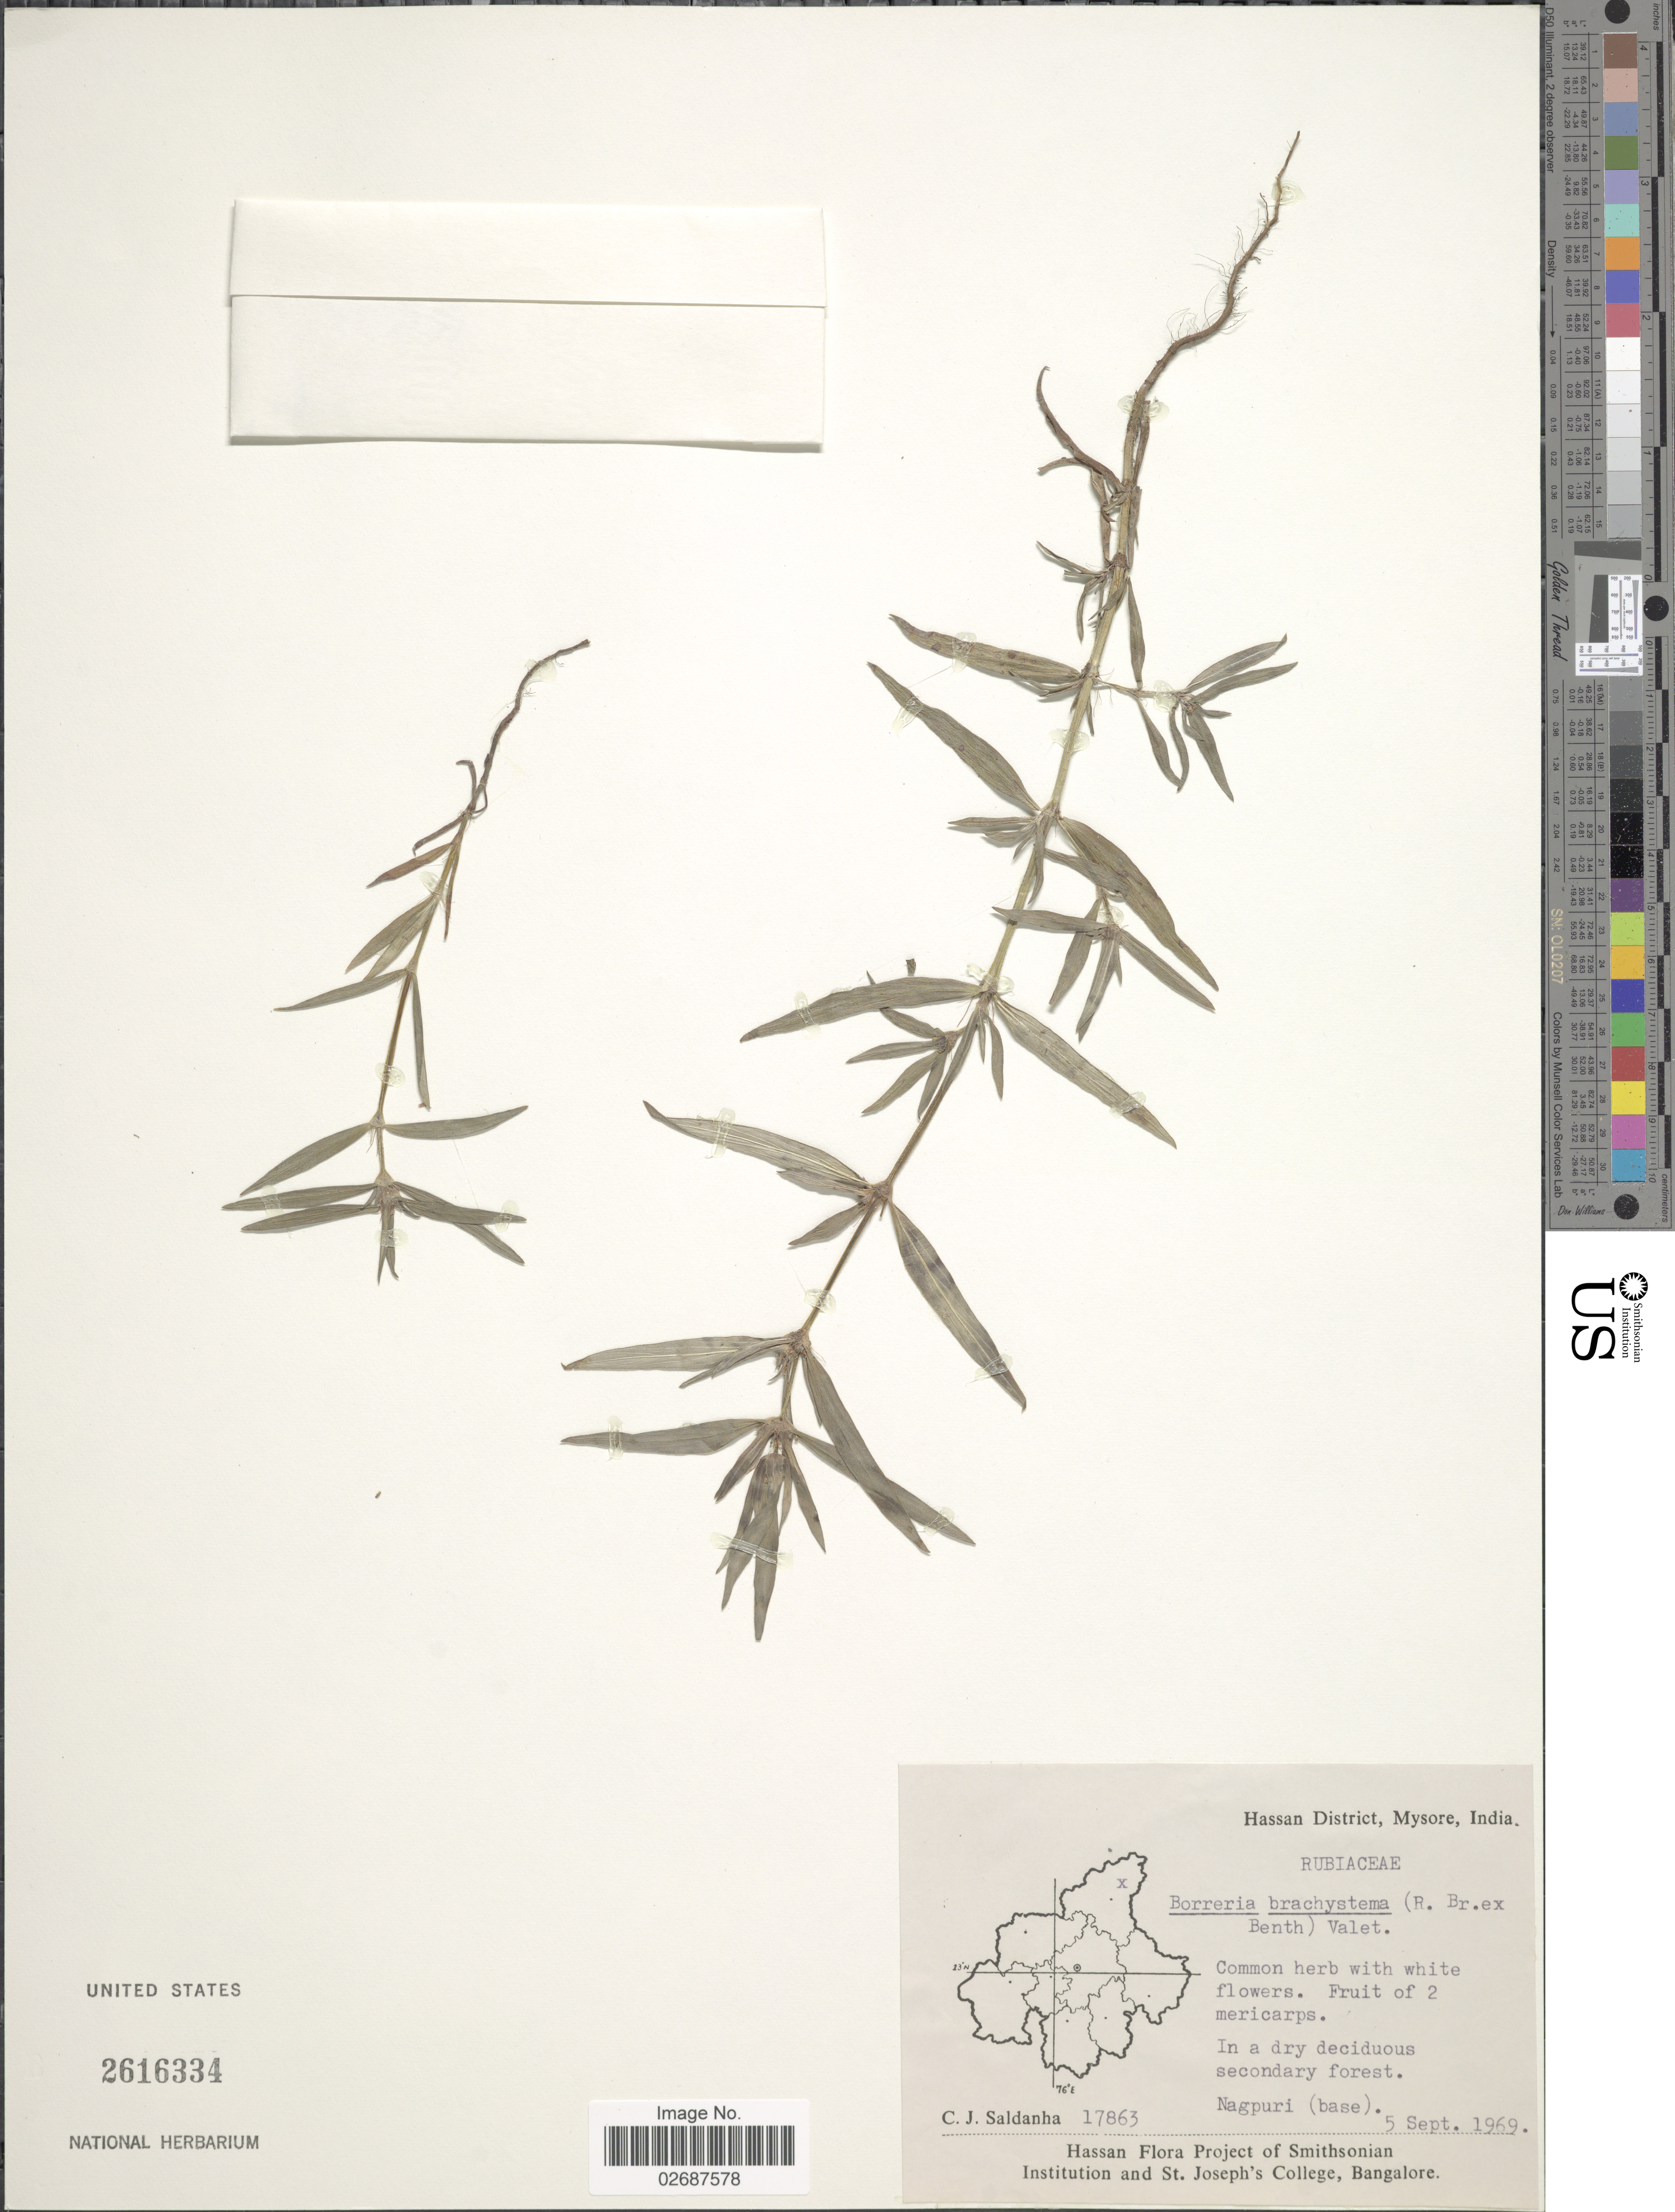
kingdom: Plantae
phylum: Tracheophyta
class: Magnoliopsida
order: Gentianales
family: Rubiaceae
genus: Borreria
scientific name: Borreria brachystema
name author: (R. Br. ex Benth.) Valeton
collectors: C. J. Saldanha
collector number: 17863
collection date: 1969-09-05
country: India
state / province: Karnataka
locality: Hassan District, Mysore, Nagpuri (base).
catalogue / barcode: US 2616334